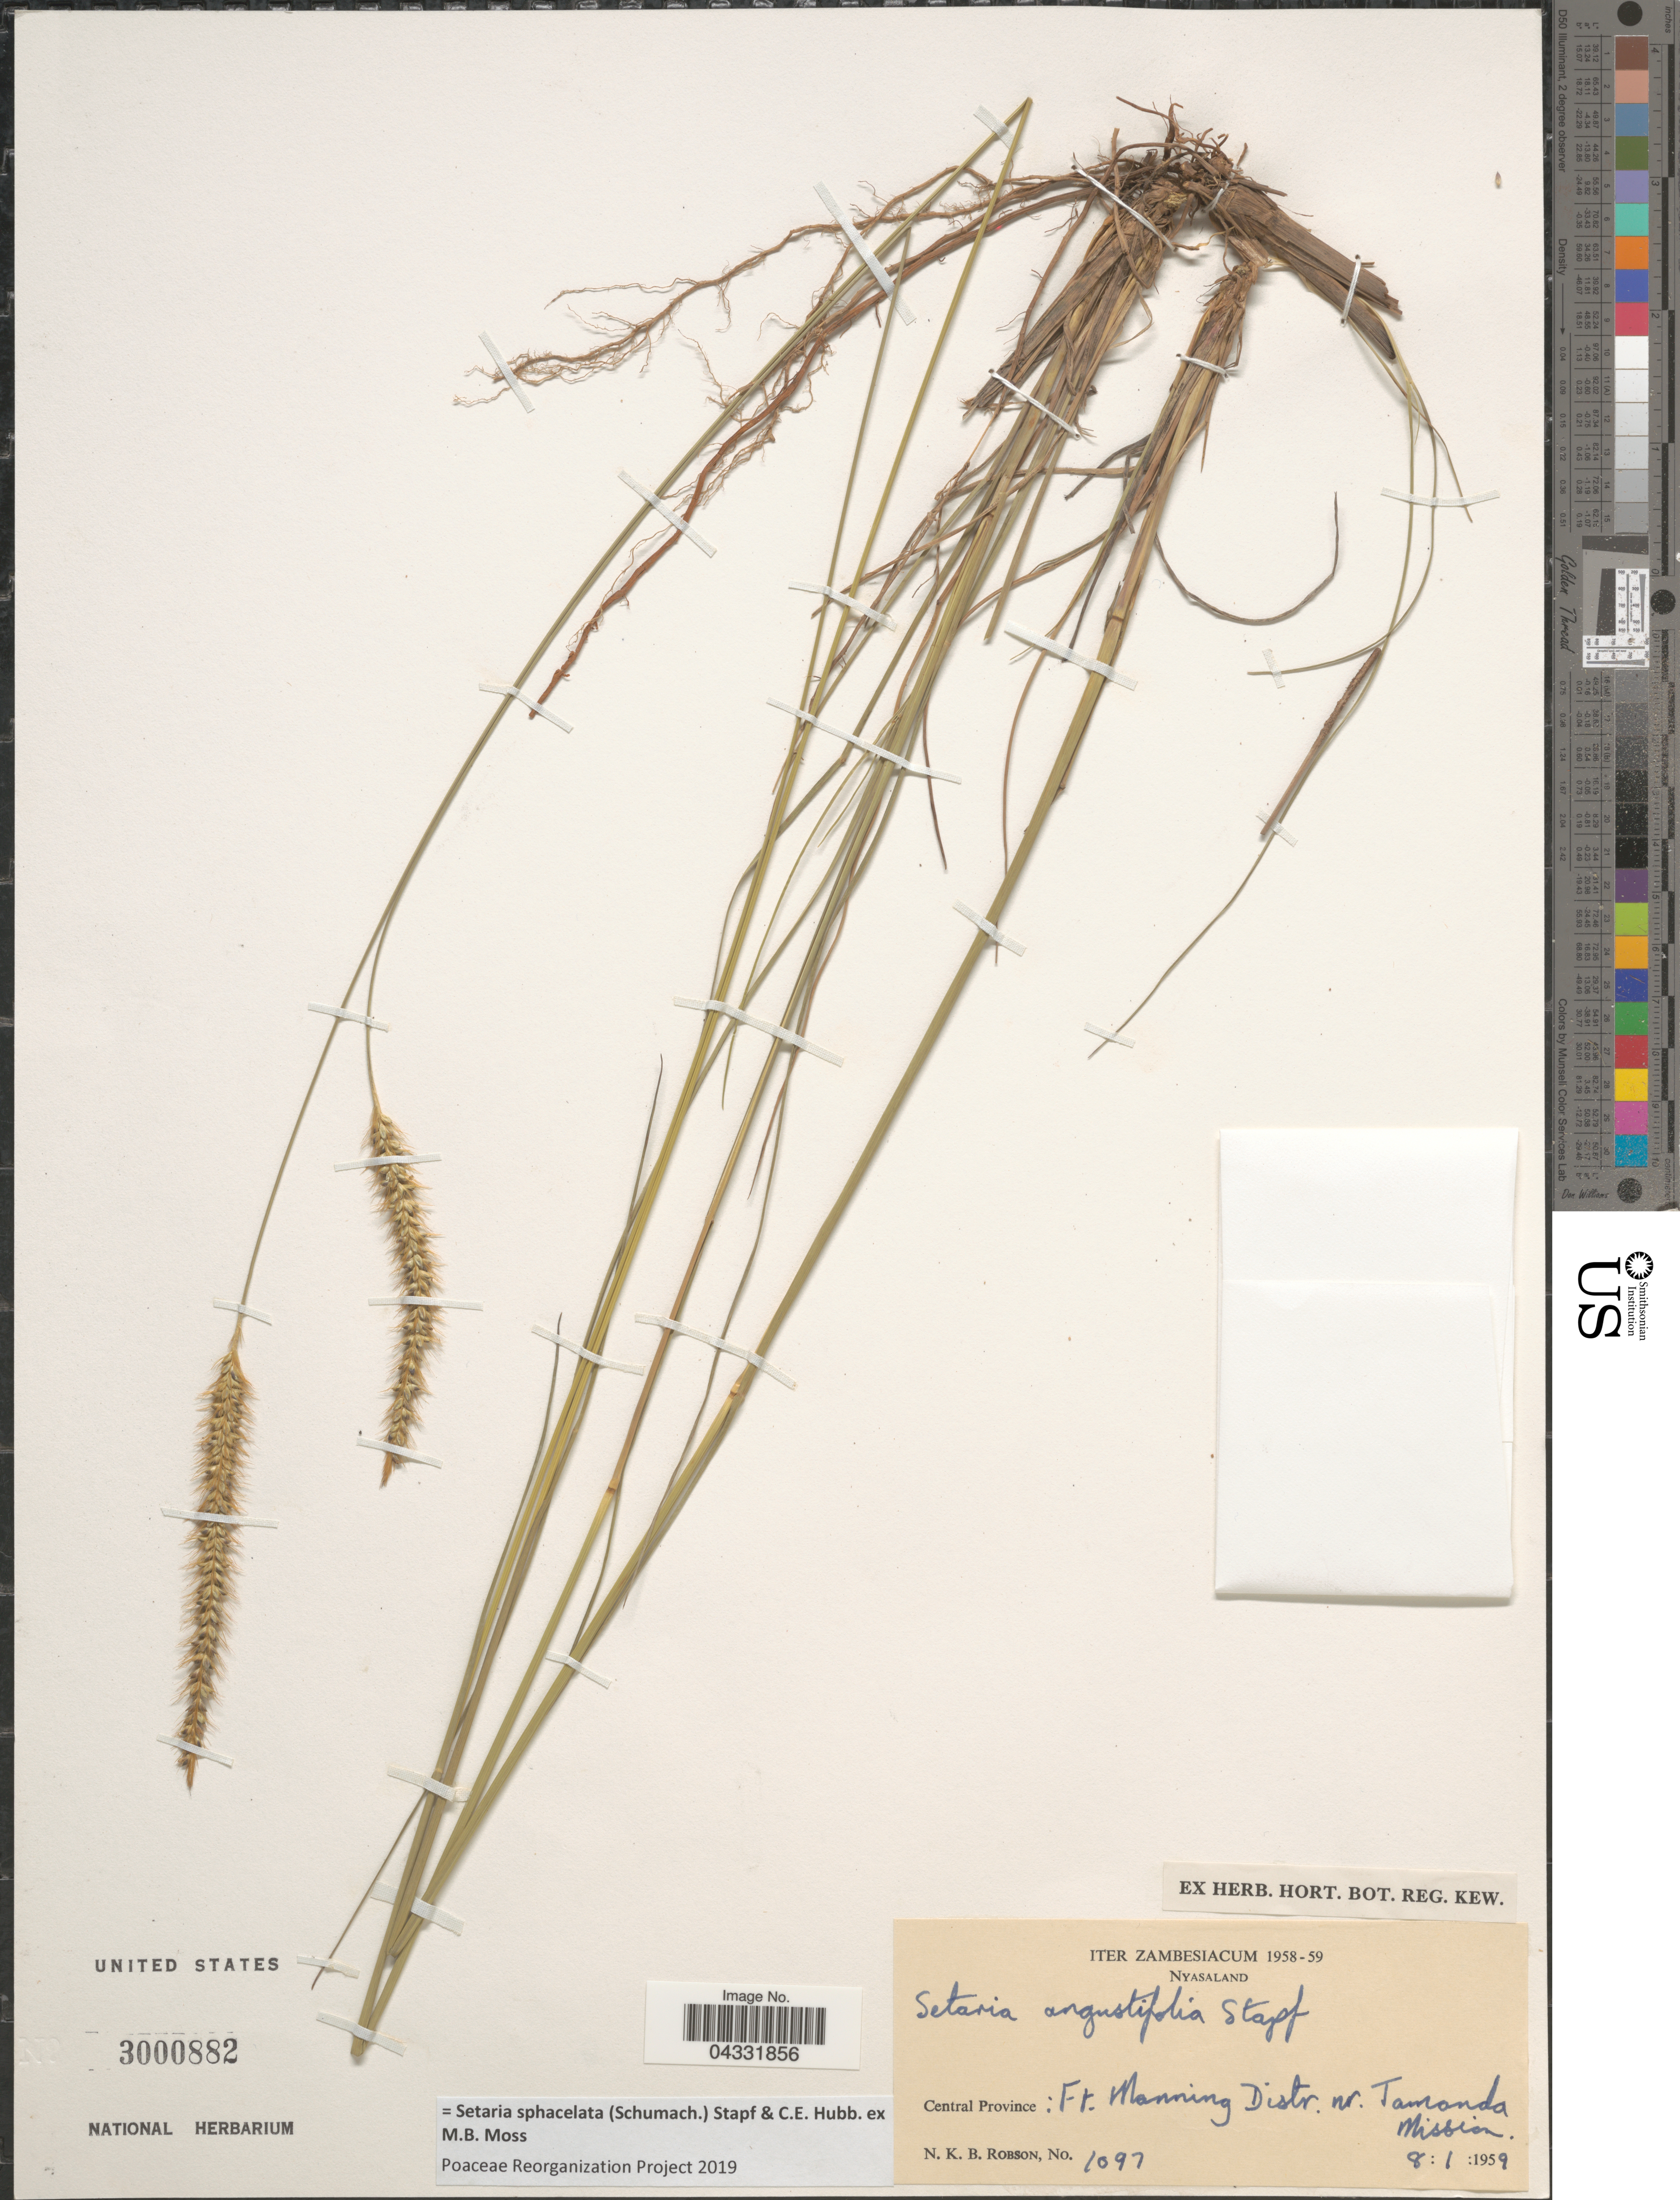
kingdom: Plantae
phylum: Tracheophyta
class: Liliopsida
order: Poales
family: Poaceae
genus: Setaria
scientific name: Setaria sphacelata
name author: (Schumach.) Stapf & Hubb. ex Moss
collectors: N. Robson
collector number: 1097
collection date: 1959-01-08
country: Malawi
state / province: Central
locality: Iter Zambesiacum 1958-59. Nyasaland. Ft. Manning Dist. nr. Tamonda Mission.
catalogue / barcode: US 3000882